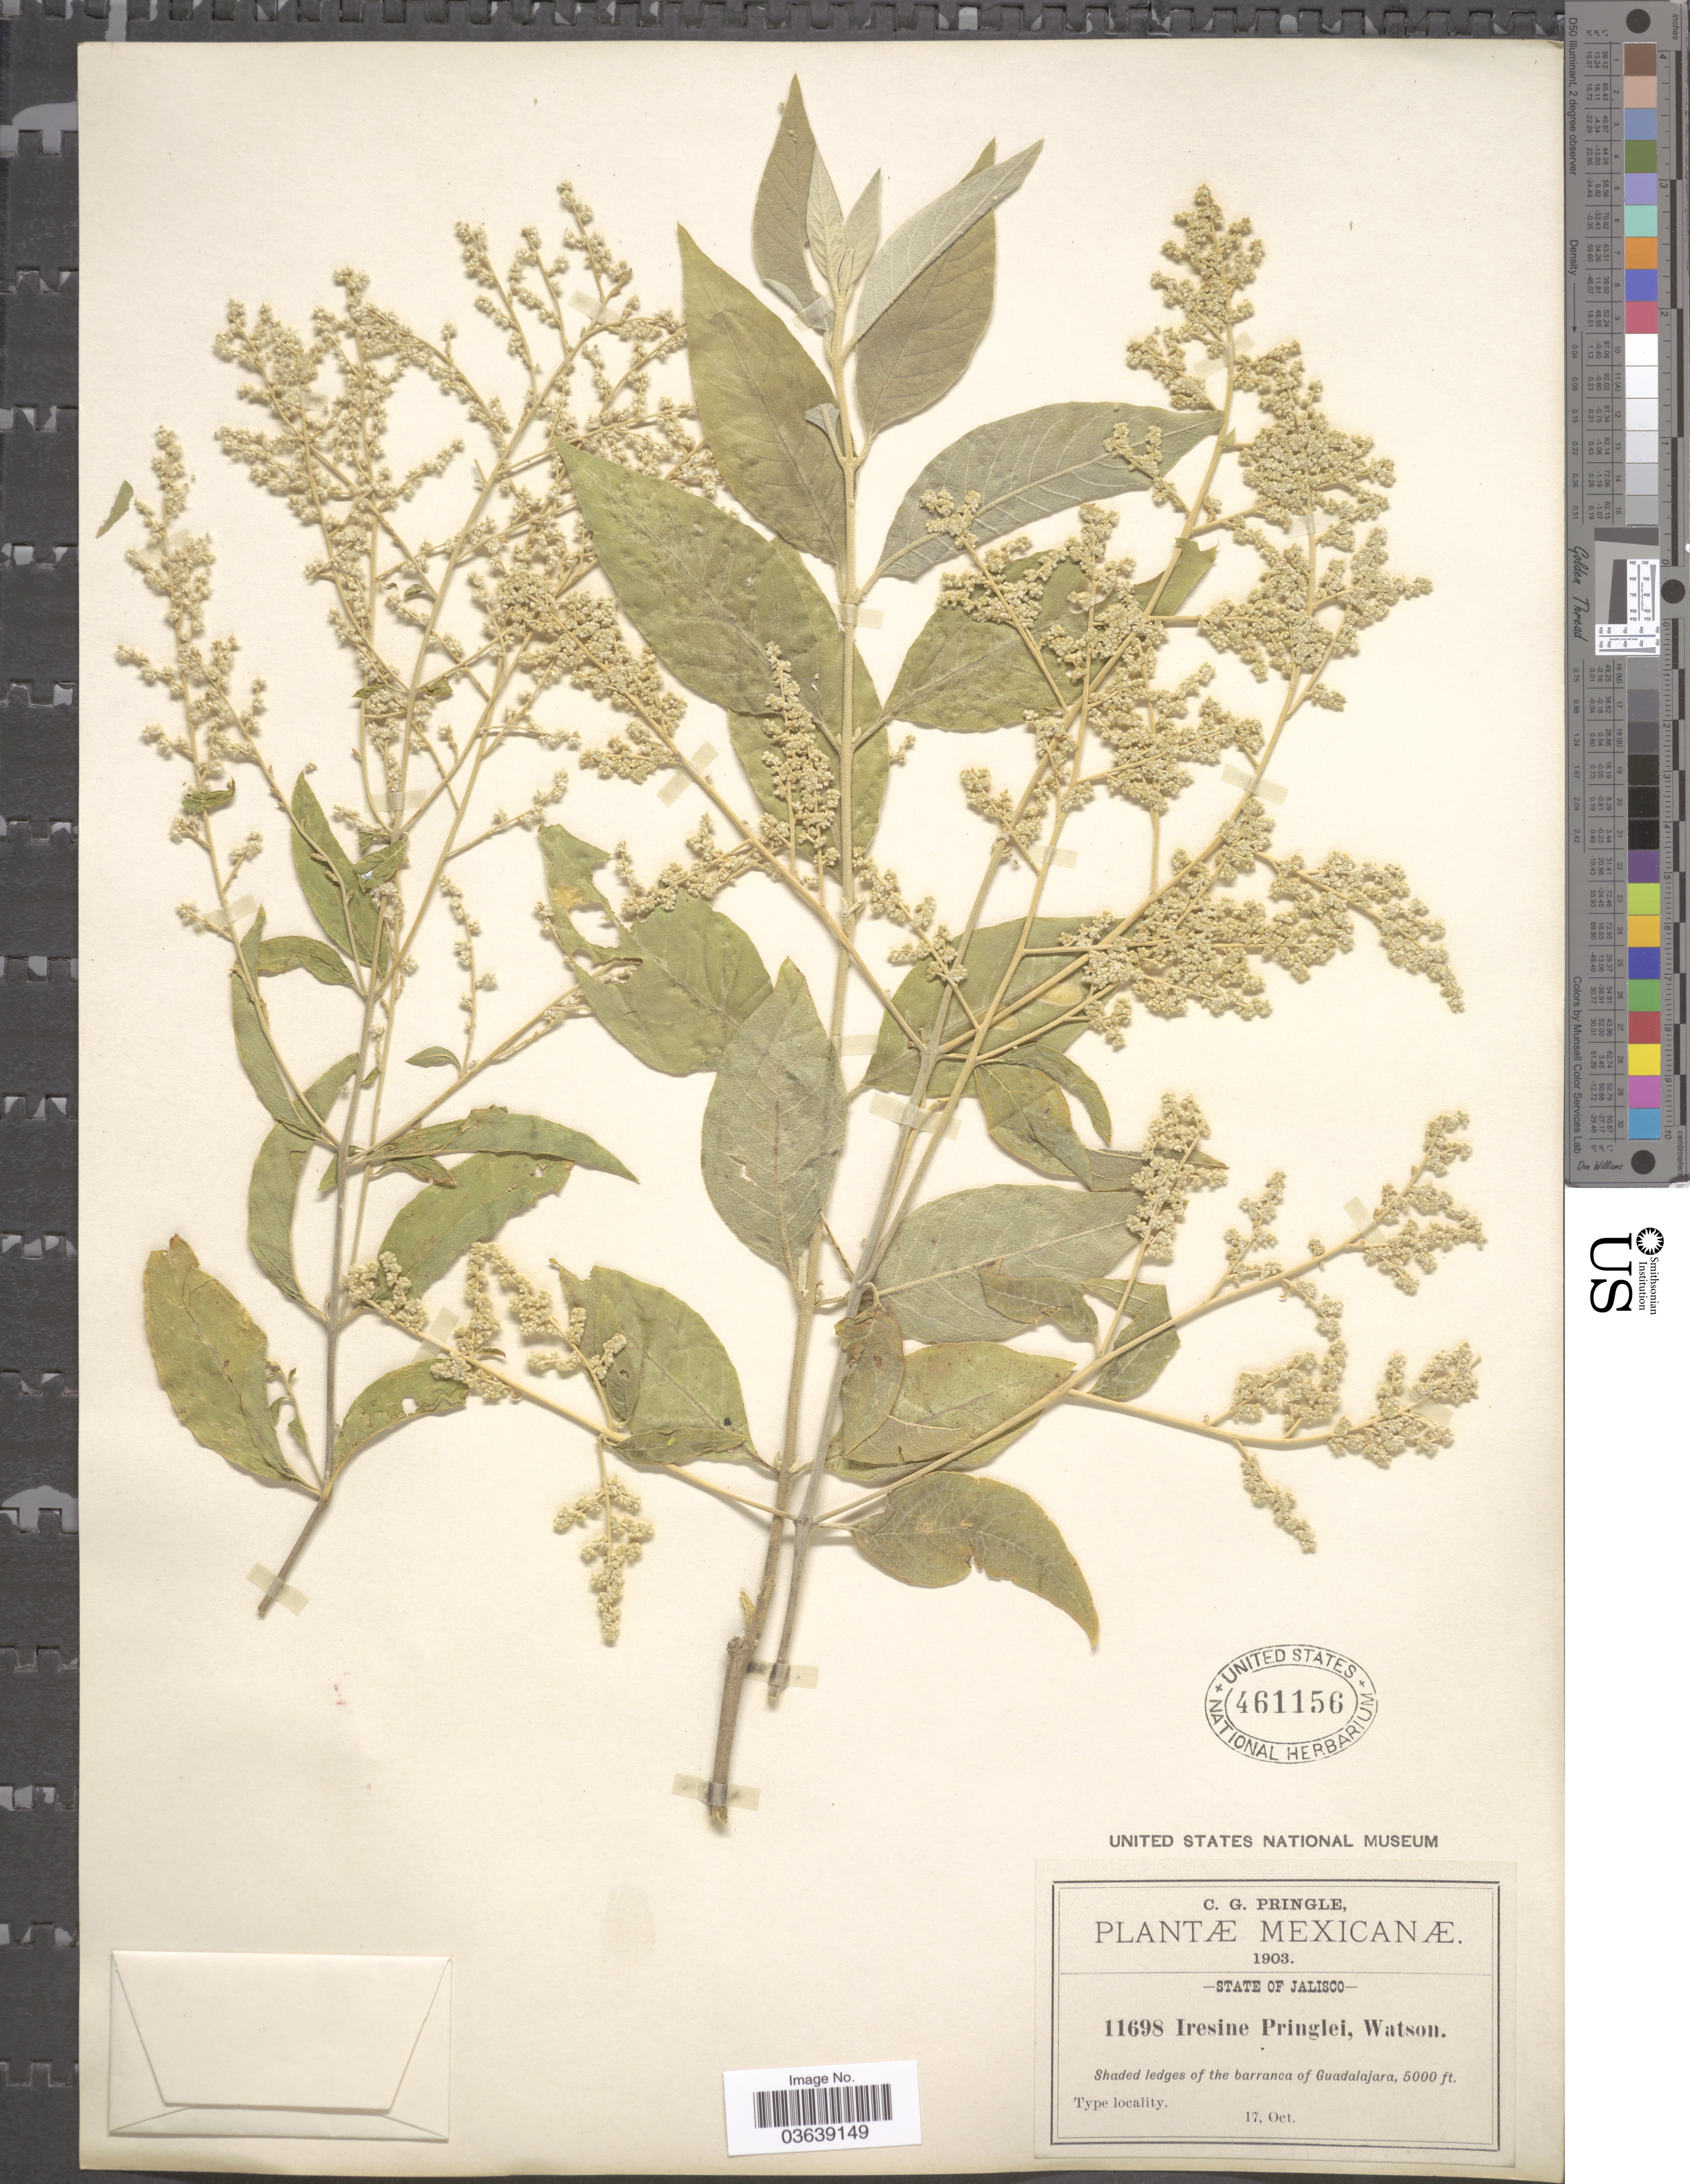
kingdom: Plantae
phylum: Tracheophyta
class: Magnoliopsida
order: Caryophyllales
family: Amaranthaceae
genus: Iresine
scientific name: Iresine pringlei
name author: S. Watson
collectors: C. G. Pringle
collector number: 11698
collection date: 1903-10-17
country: Mexico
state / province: Jalisco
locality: Shaded ledges of the barranca of Guadalajara.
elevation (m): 1524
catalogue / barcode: US 461156